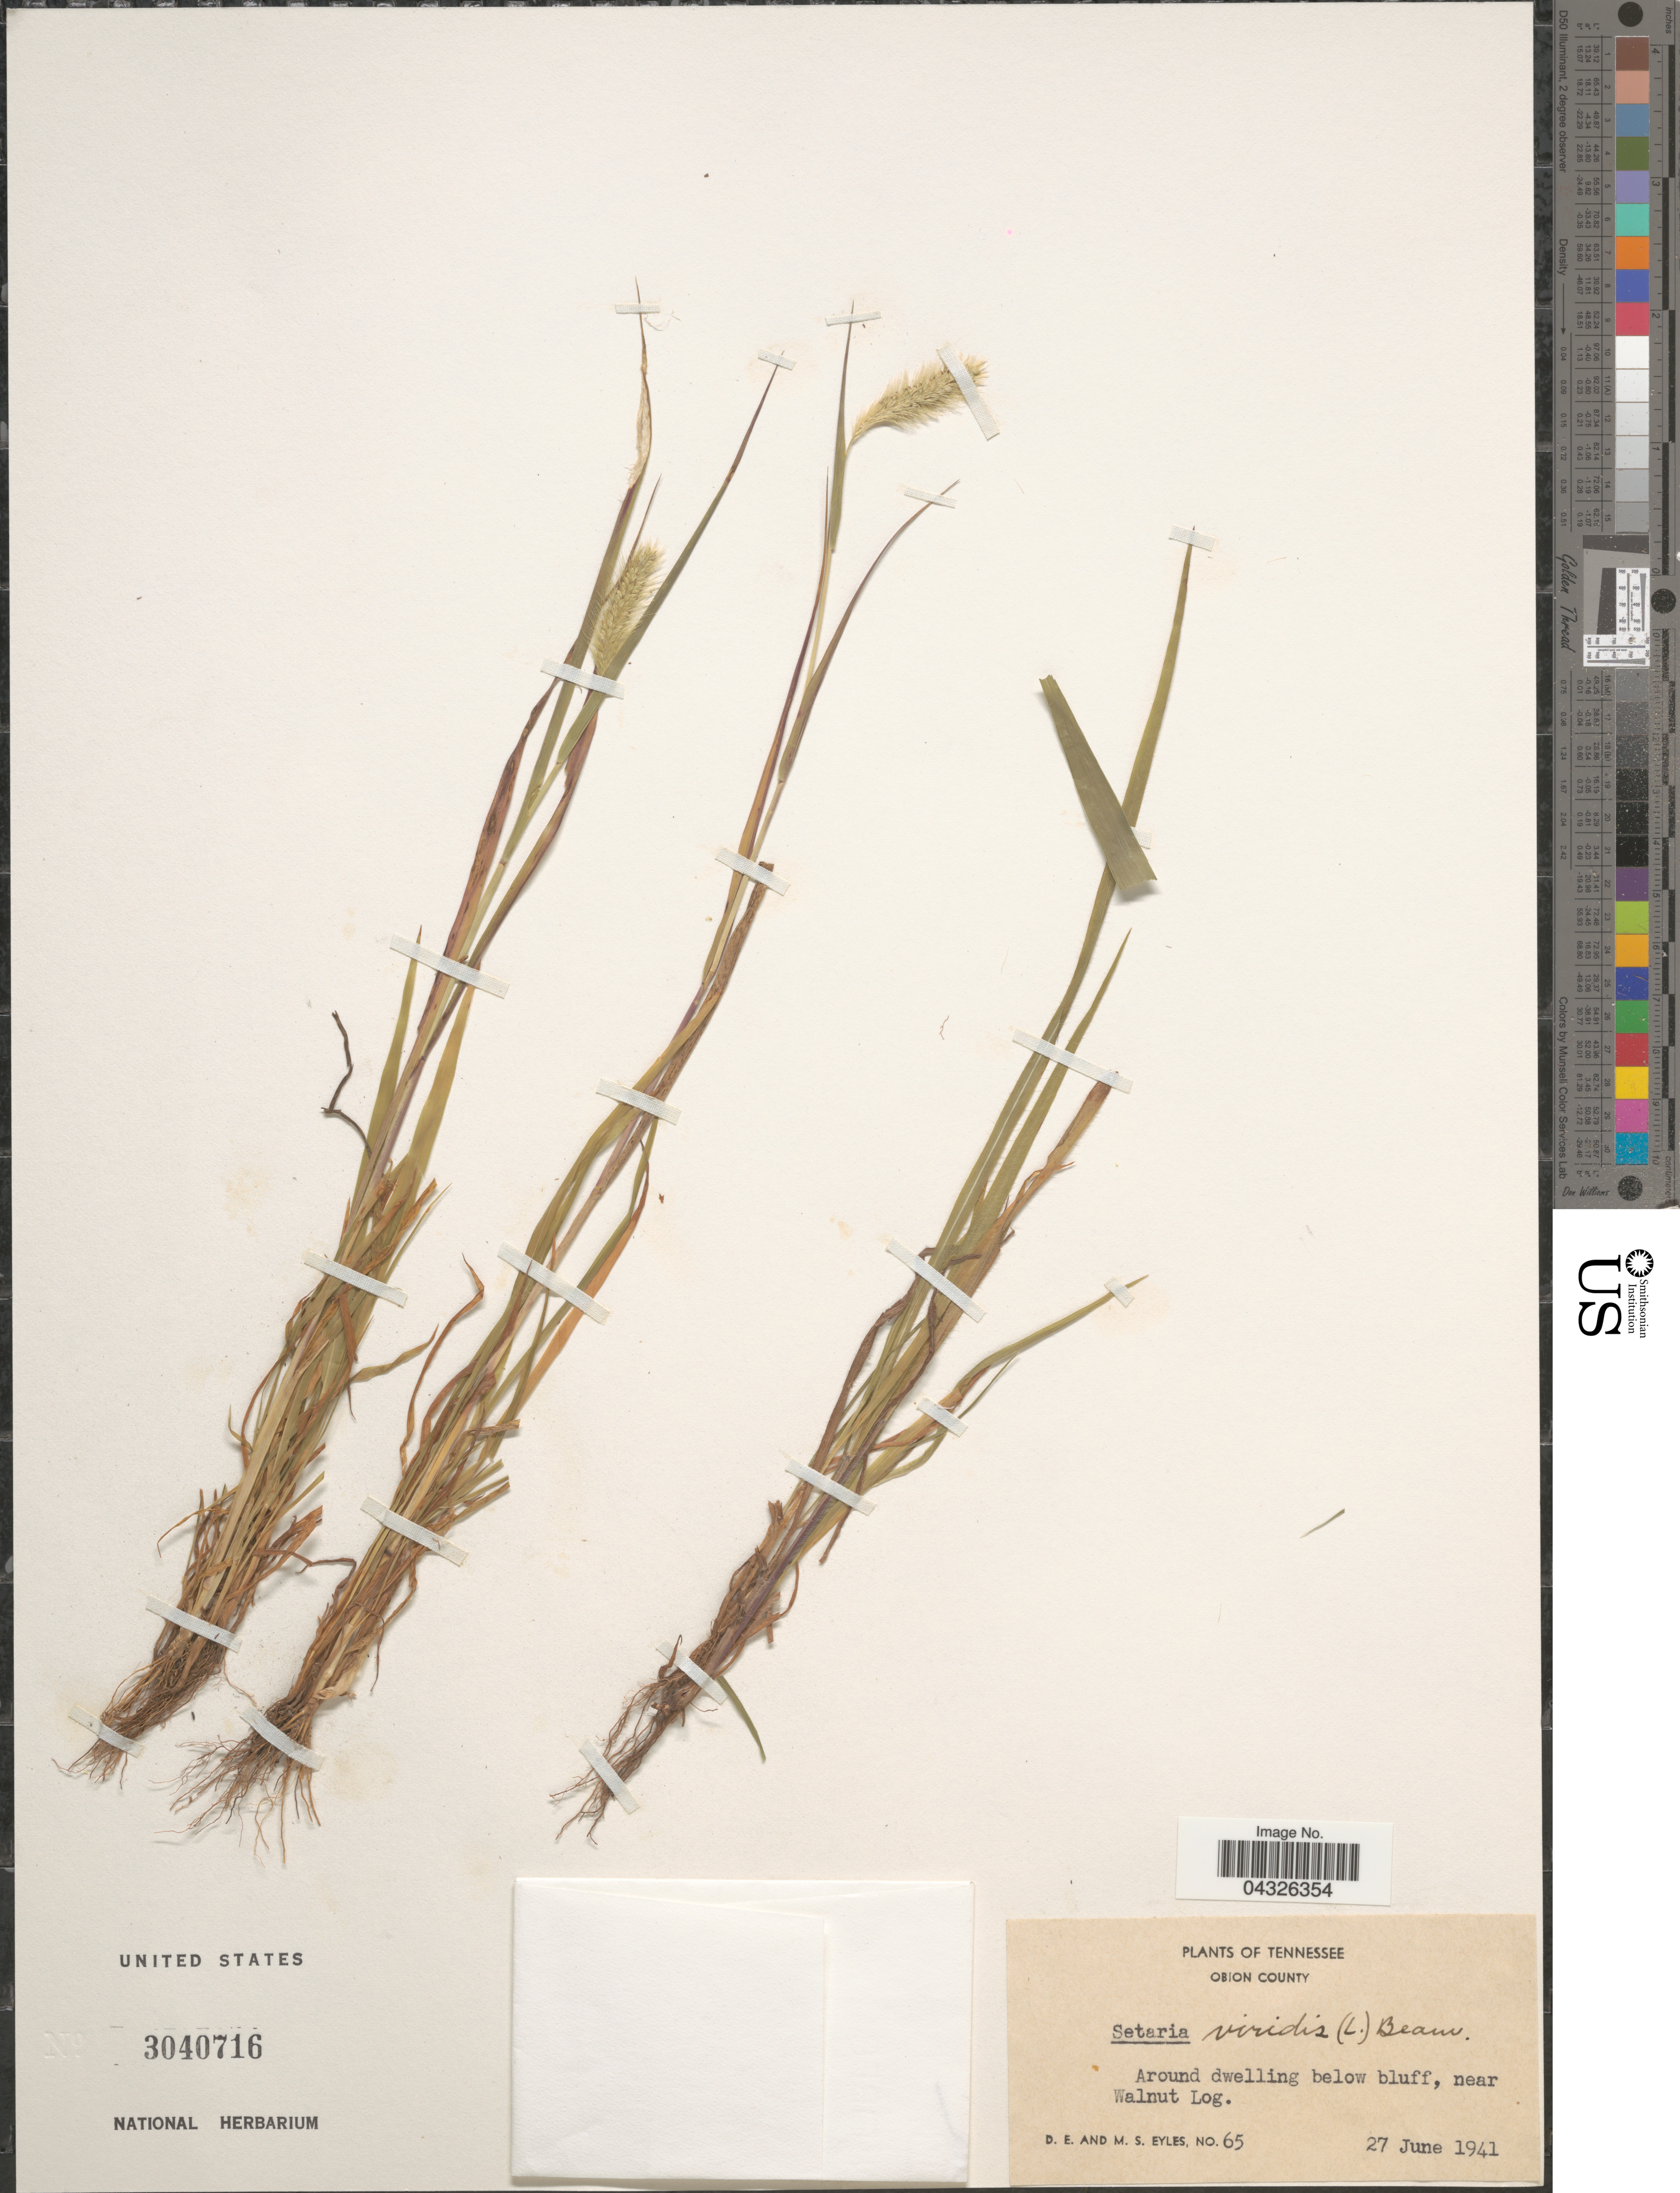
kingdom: Plantae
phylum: Tracheophyta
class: Liliopsida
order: Poales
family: Poaceae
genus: Setaria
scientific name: Setaria viridis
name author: (L.) P. Beauv.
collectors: D. Eyles & M. Eyles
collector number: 65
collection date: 1941-06-27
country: United States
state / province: Tennessee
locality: Obion County. Around dwelling below bluff, near Walnut Log.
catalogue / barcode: US 3040716